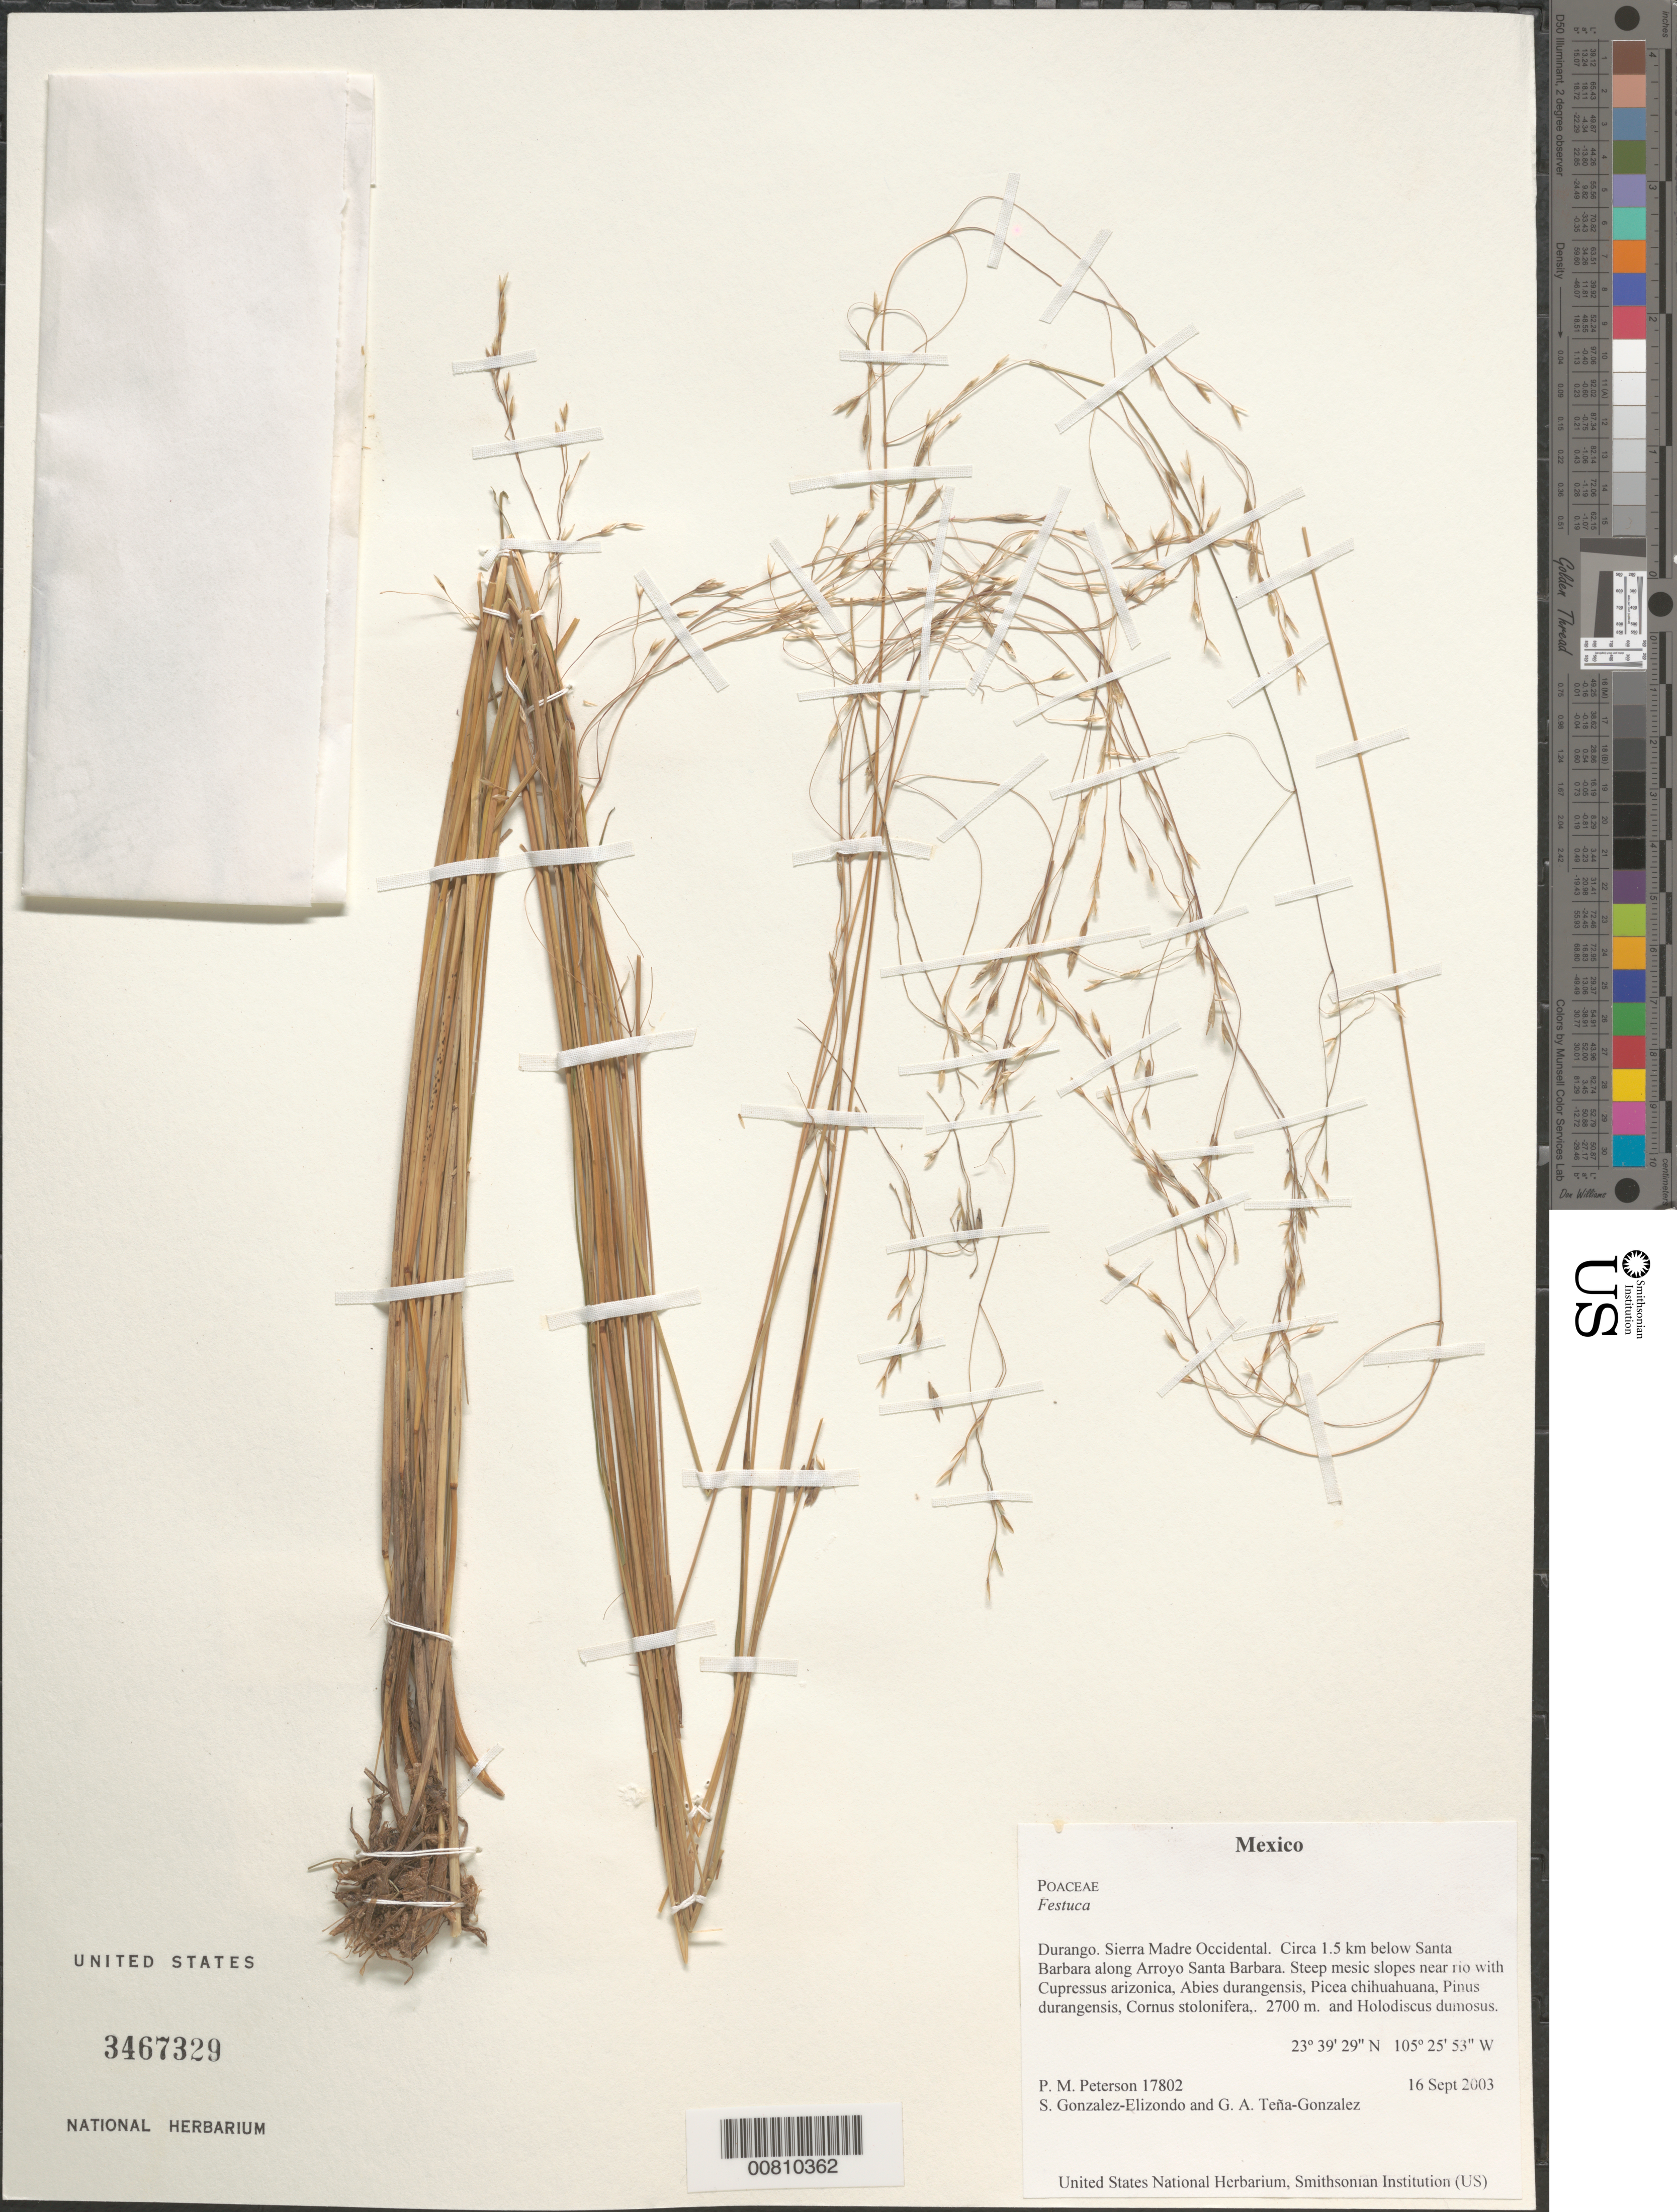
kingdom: Plantae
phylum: Tracheophyta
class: Liliopsida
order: Poales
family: Poaceae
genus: Festuca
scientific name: Festuca sp.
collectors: P. M. Peterson, M. S. González-Elizondo & G. Teña-Gonzalez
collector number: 17802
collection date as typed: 16 Sep 2003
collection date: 2003-09-16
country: Mexico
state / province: Durango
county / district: Sierra Madre Occidental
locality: Circa 1.5 km below Santa Barbara along Arroyo Santa Barbara. Steep mesic slopes near rio with Cupressus arizonica, Abies durangensis, Picea chihuahuana, Pinus durangensis, Cornus stolonifera,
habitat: and Holodiscus dumosus.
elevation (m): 2700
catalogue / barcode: US 3467329